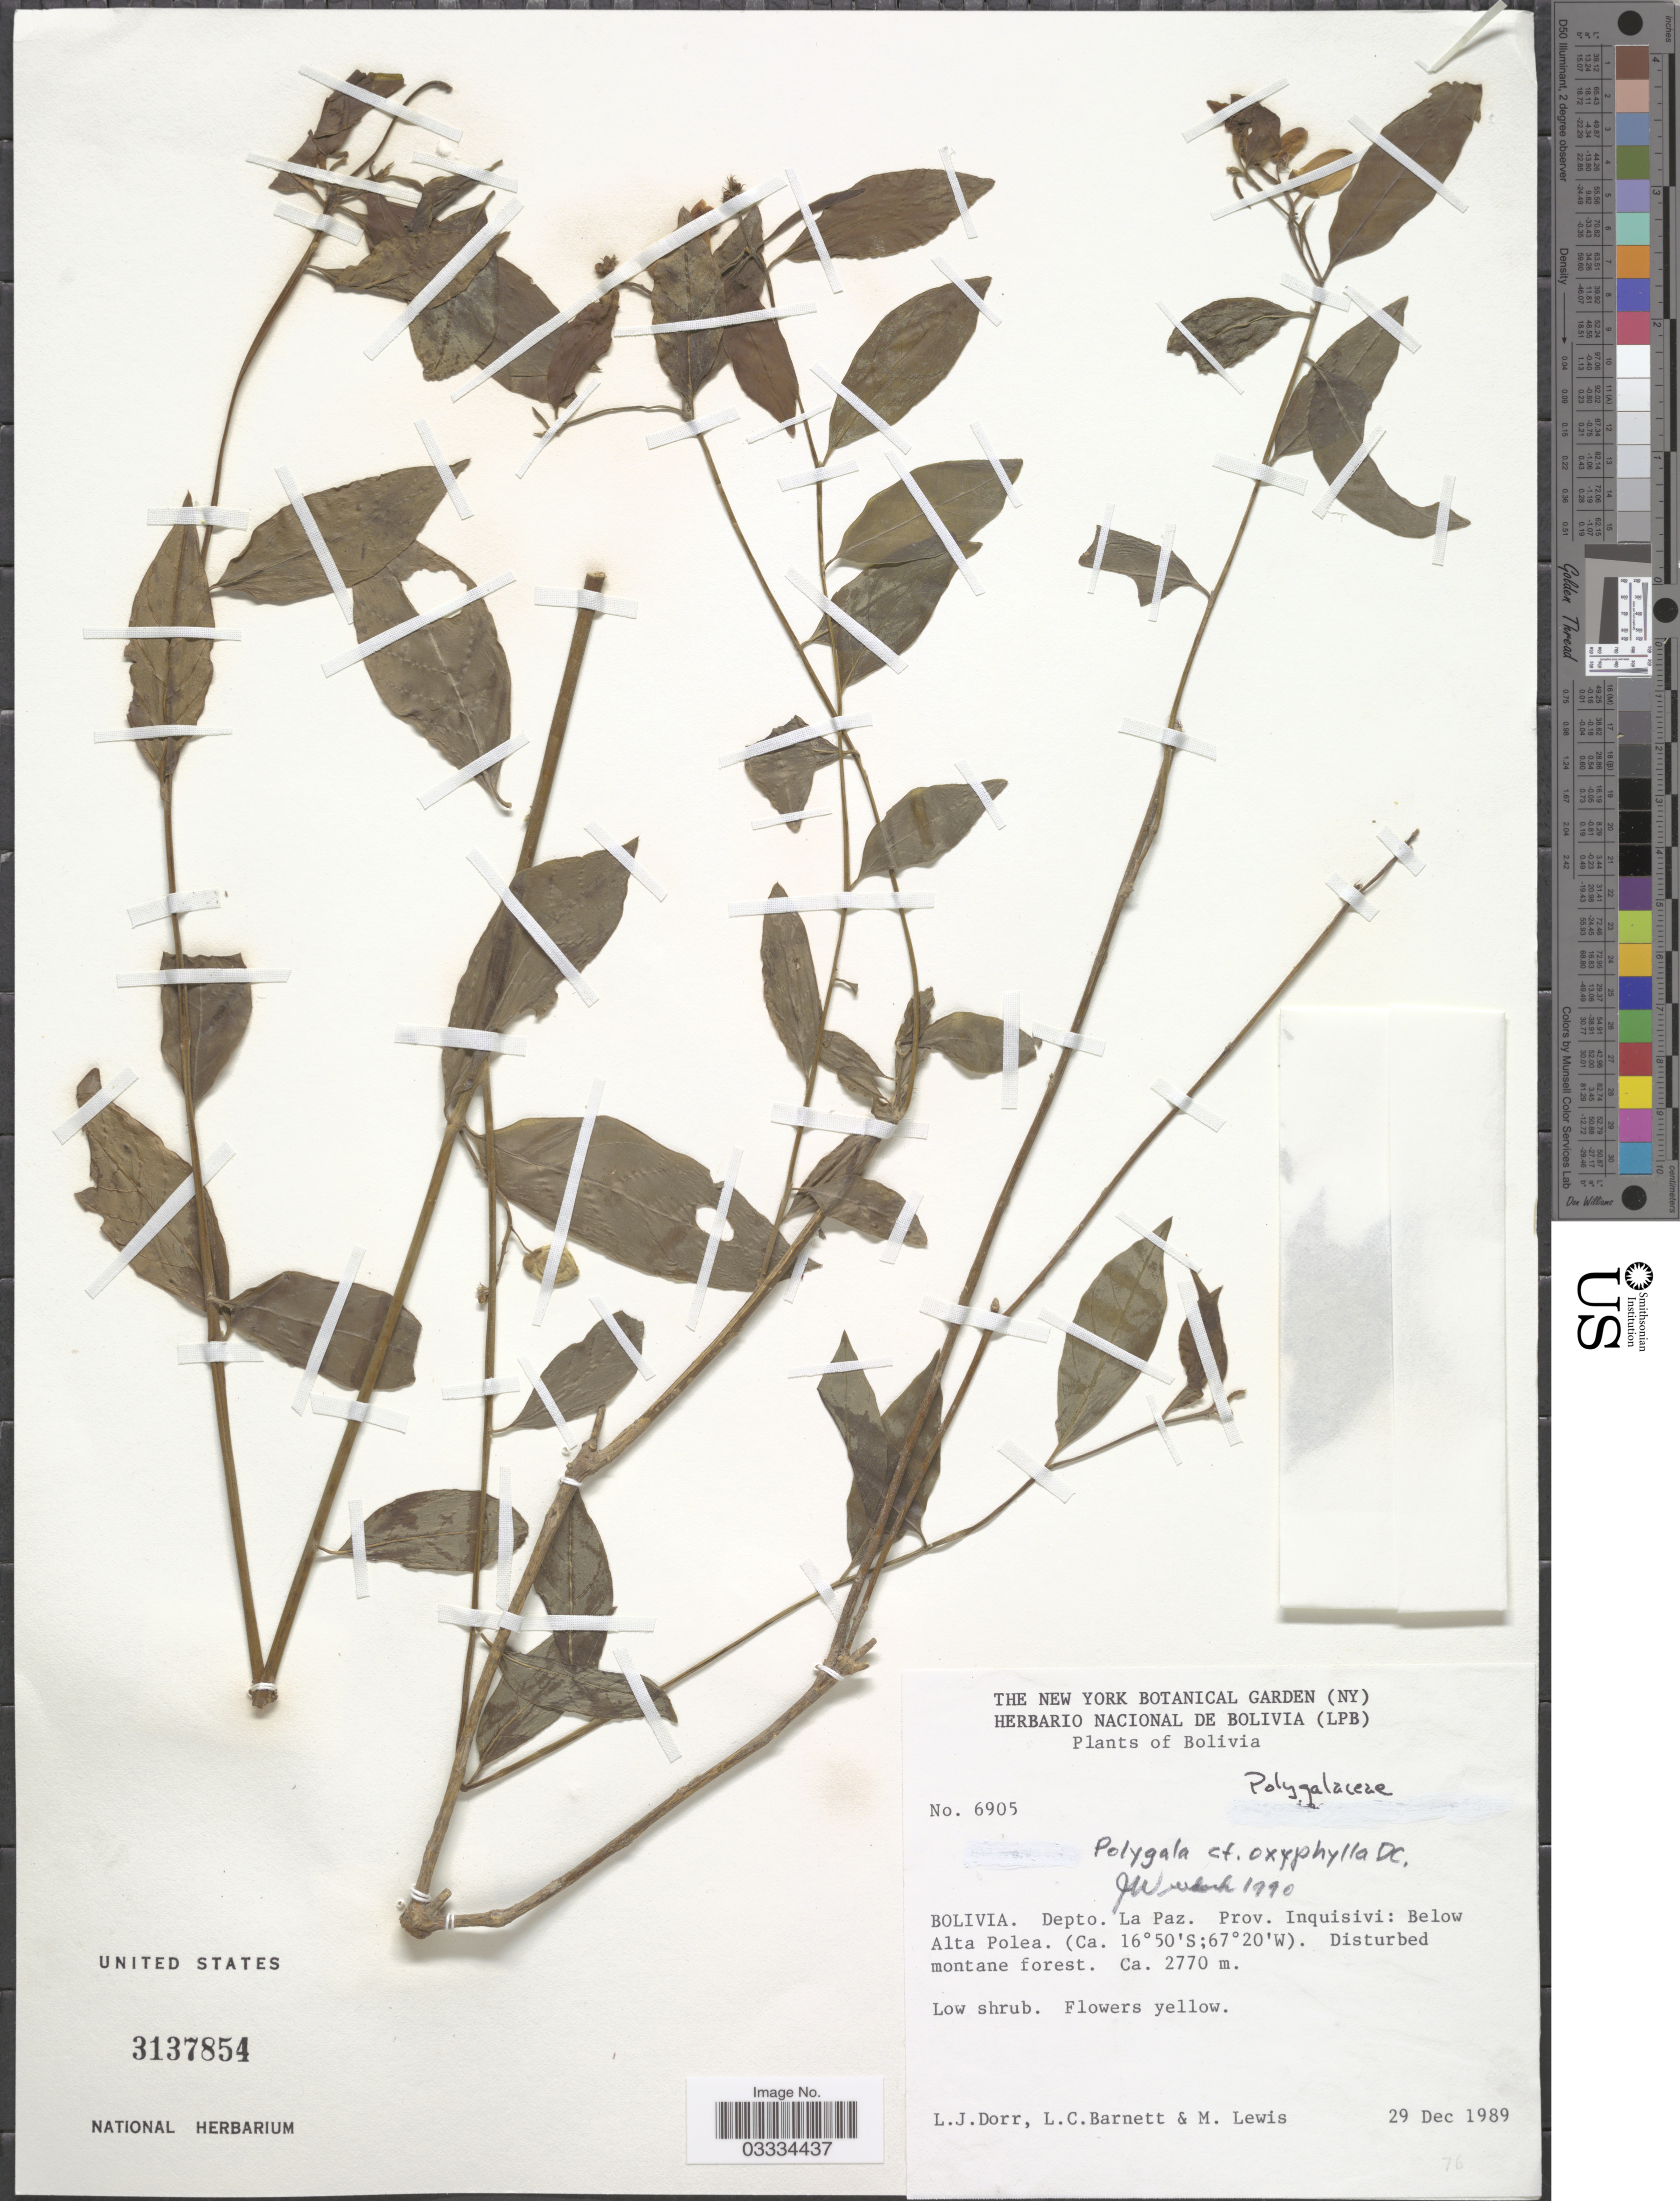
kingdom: Plantae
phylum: Tracheophyta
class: Magnoliopsida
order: Fabales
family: Polygalaceae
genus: Polygala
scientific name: Polygala sp.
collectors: L. J. Dorr, L. C. Barnett & M. Lewis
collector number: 6905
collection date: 1989-12-29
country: Bolivia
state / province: La Paz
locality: Depto. La Paz. Prov. Inquisivi: Below Alta Polea.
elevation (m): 2770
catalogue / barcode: US 3137854